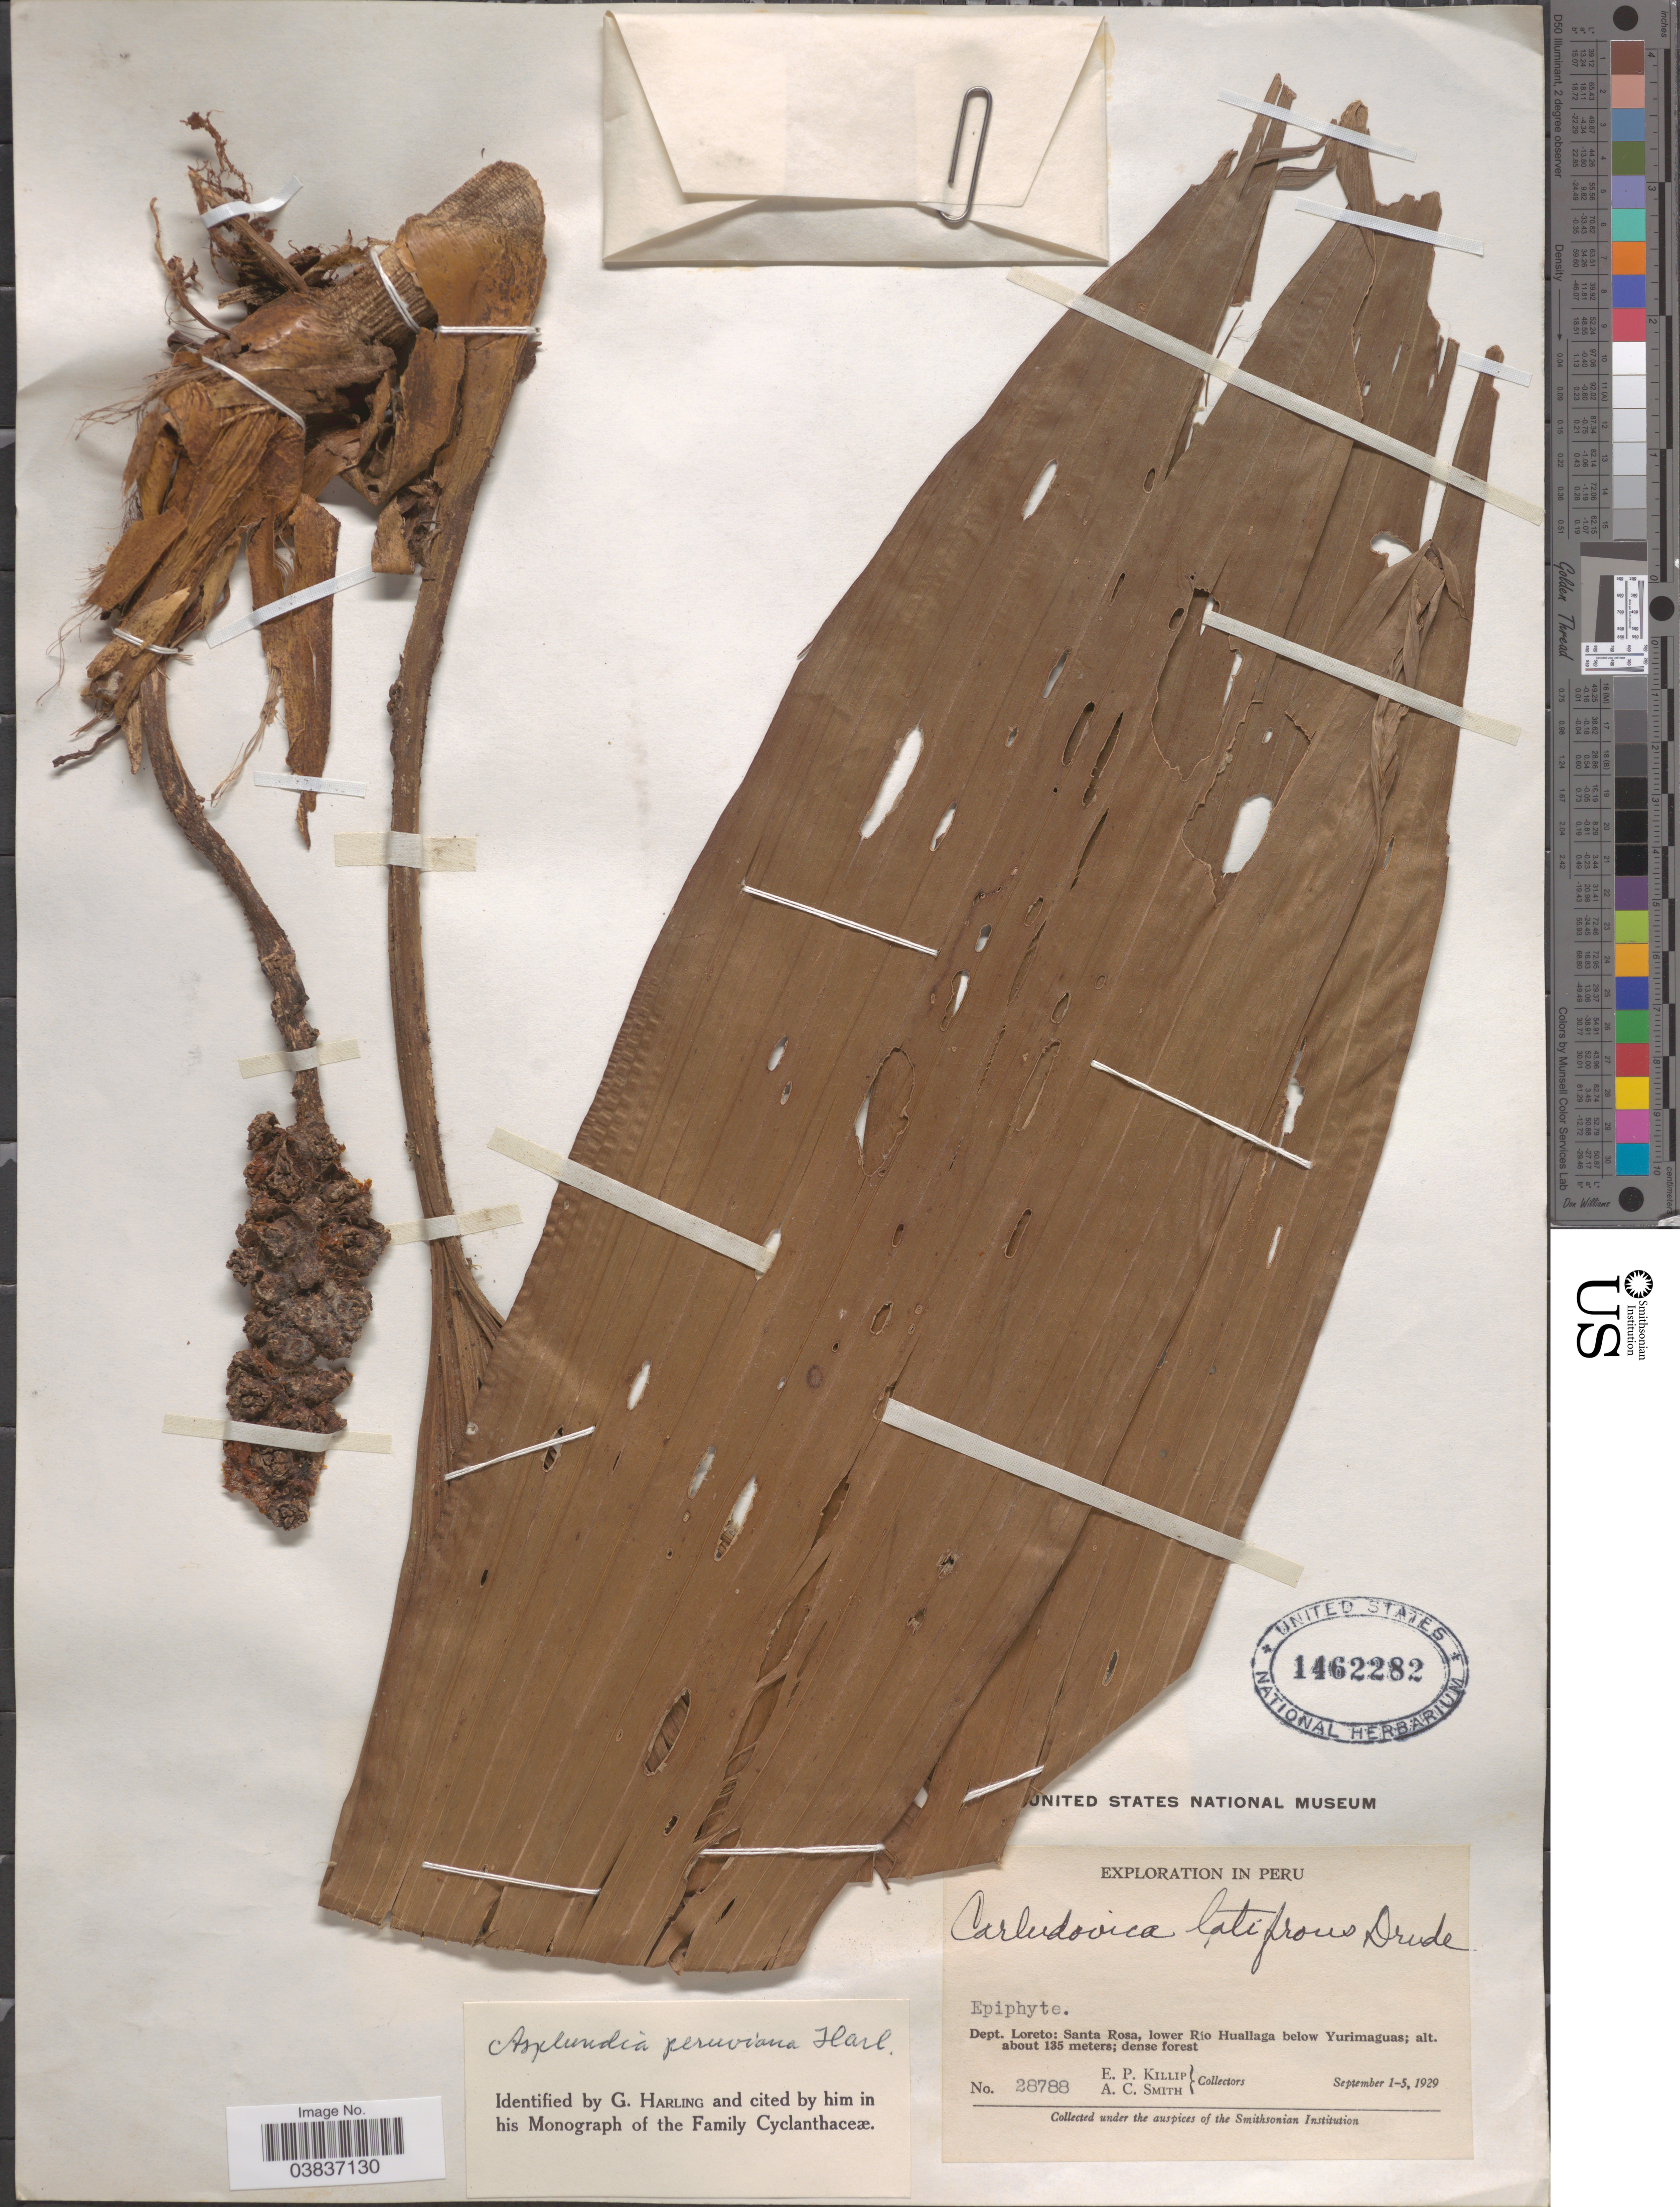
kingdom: Plantae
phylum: Tracheophyta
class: Liliopsida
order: Pandanales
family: Cyclanthaceae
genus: Asplundia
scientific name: Asplundia peruviana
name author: Harling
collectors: E. P. Killip & A. C. Smith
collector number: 28788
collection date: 1929-09-01/1929-09-05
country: Peru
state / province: Loreto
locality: Dept. Loreto: Santa Rosa, lower Río Huallaga below Yurimaguas.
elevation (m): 135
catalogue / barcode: US 1462282